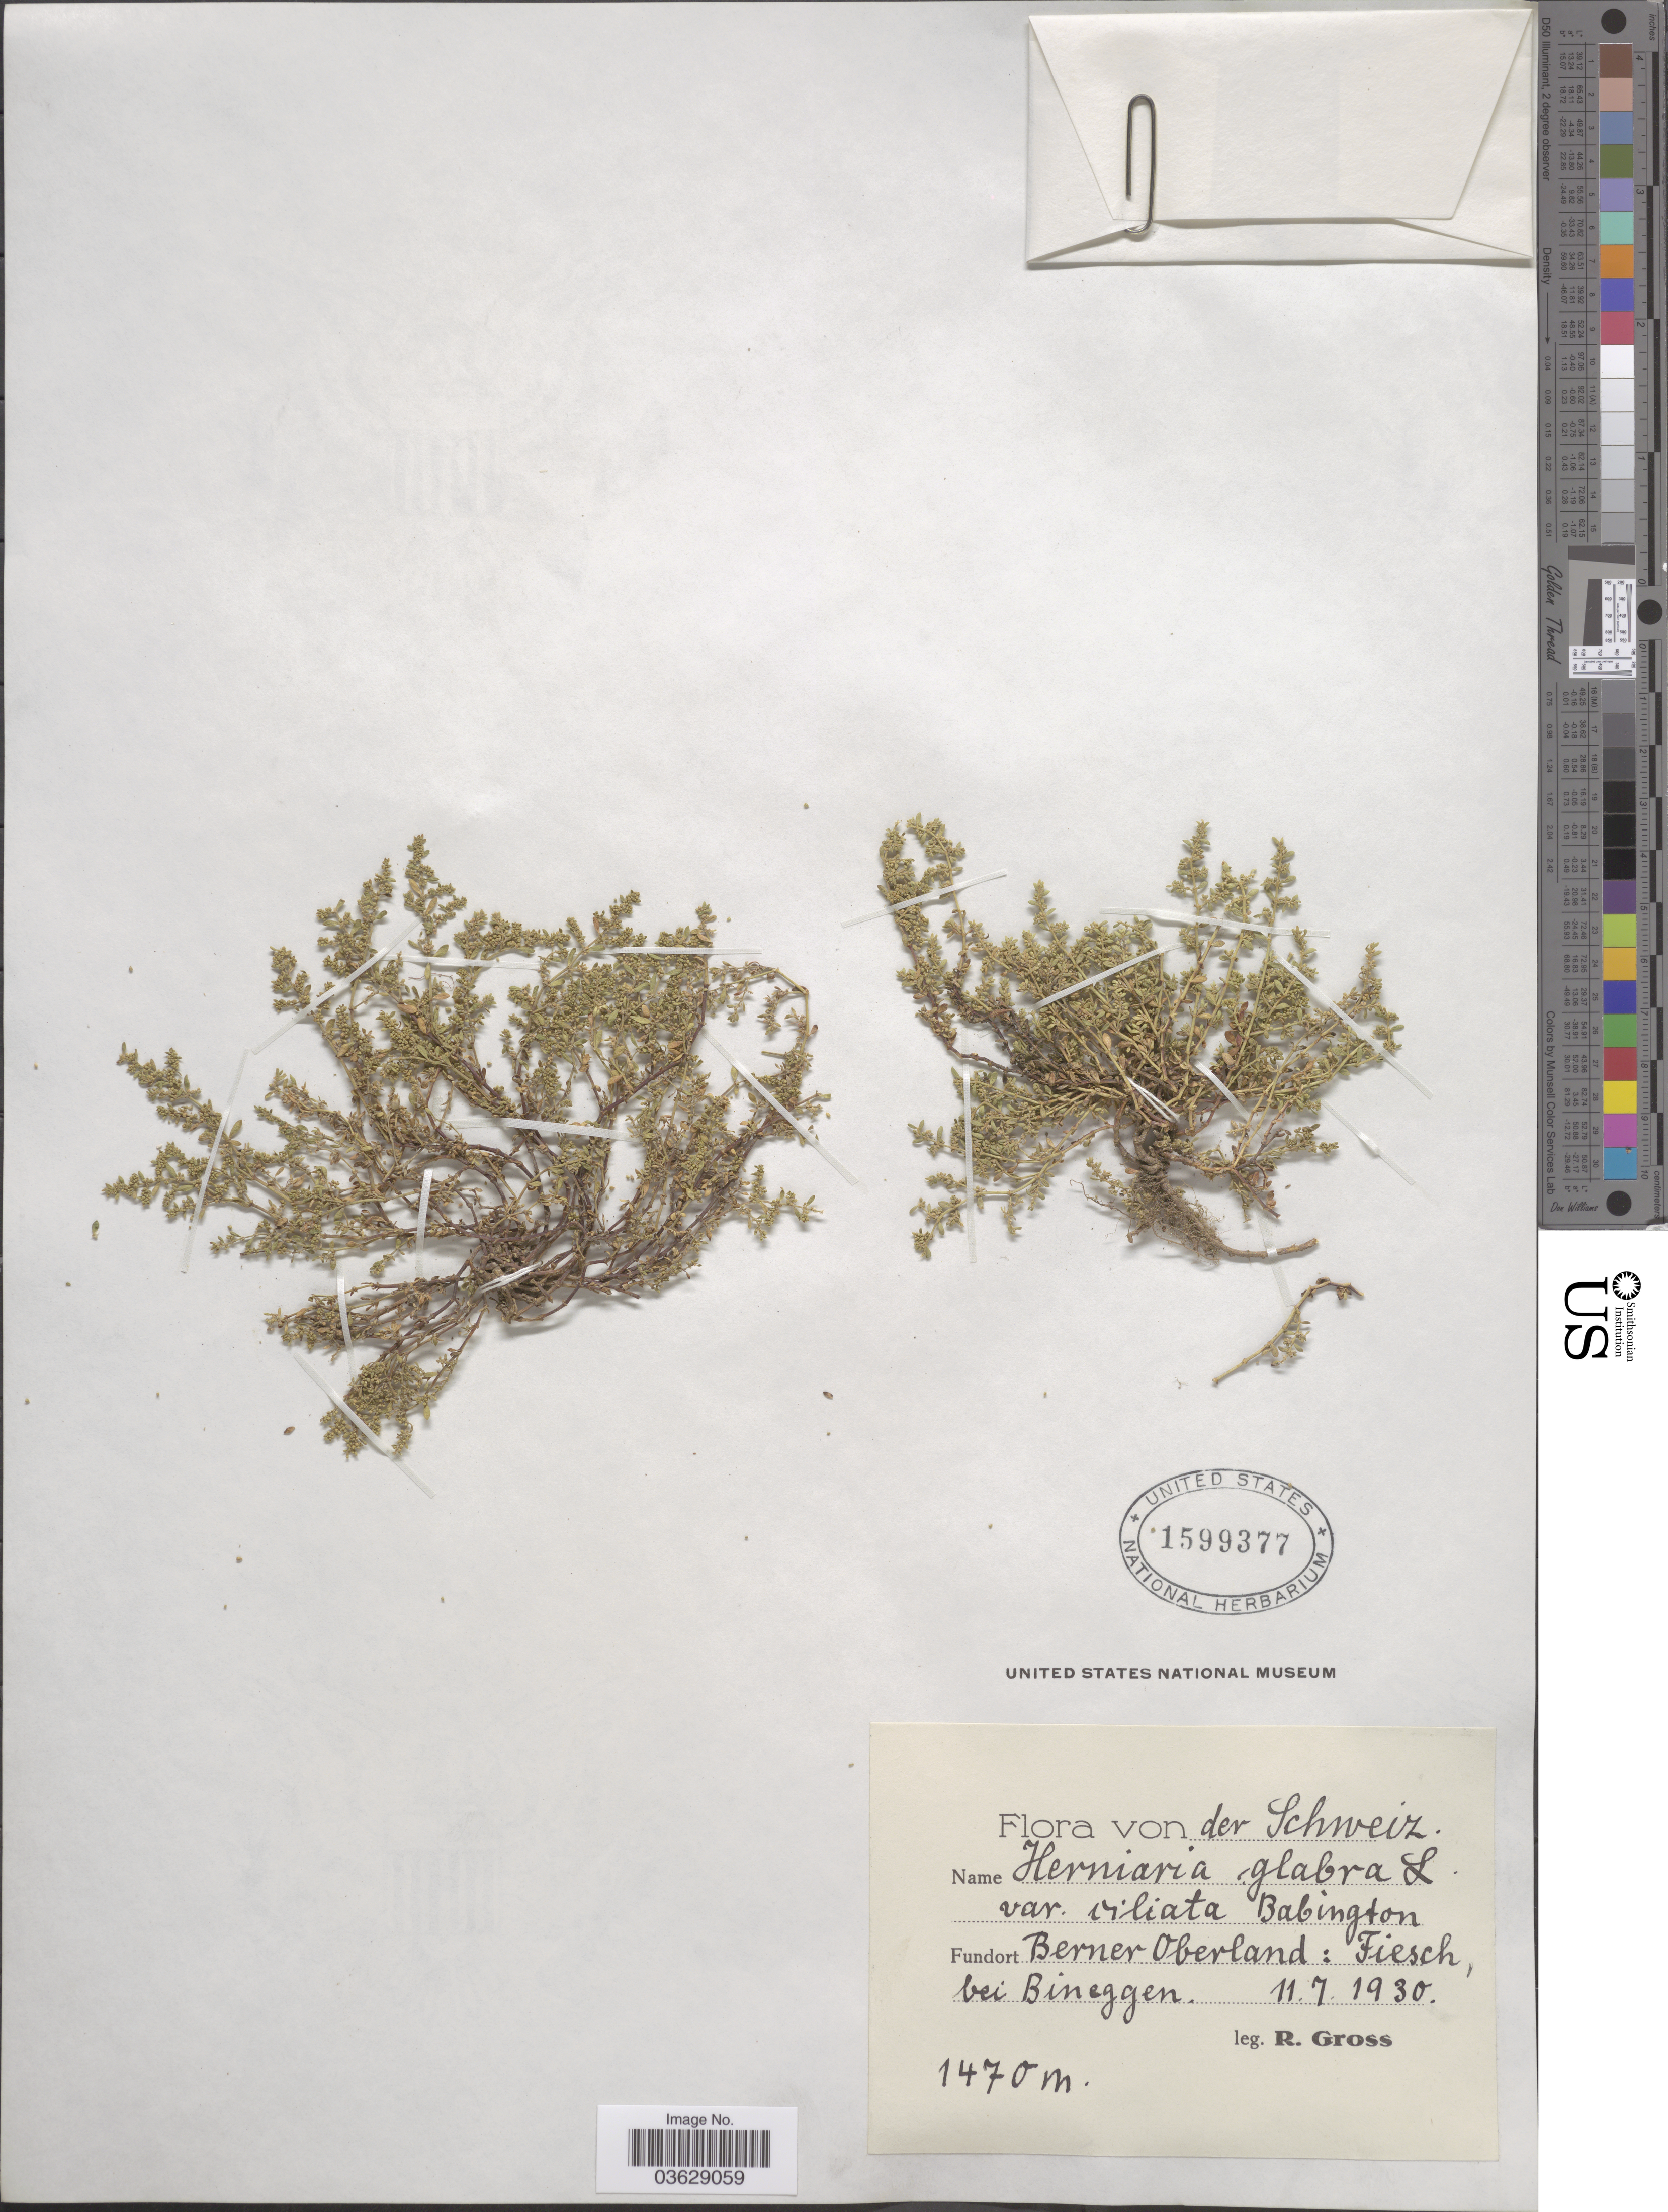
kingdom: Plantae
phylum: Tracheophyta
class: Magnoliopsida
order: Caryophyllales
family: Caryophyllaceae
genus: Herniaria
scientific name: Herniaria glabra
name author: L.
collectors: R. Gross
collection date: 1930-07-11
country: Switzerland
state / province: Bern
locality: Schweiz. Berner Oberland: Fiesch, bei Bineggen.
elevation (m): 1470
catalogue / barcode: US 1599377